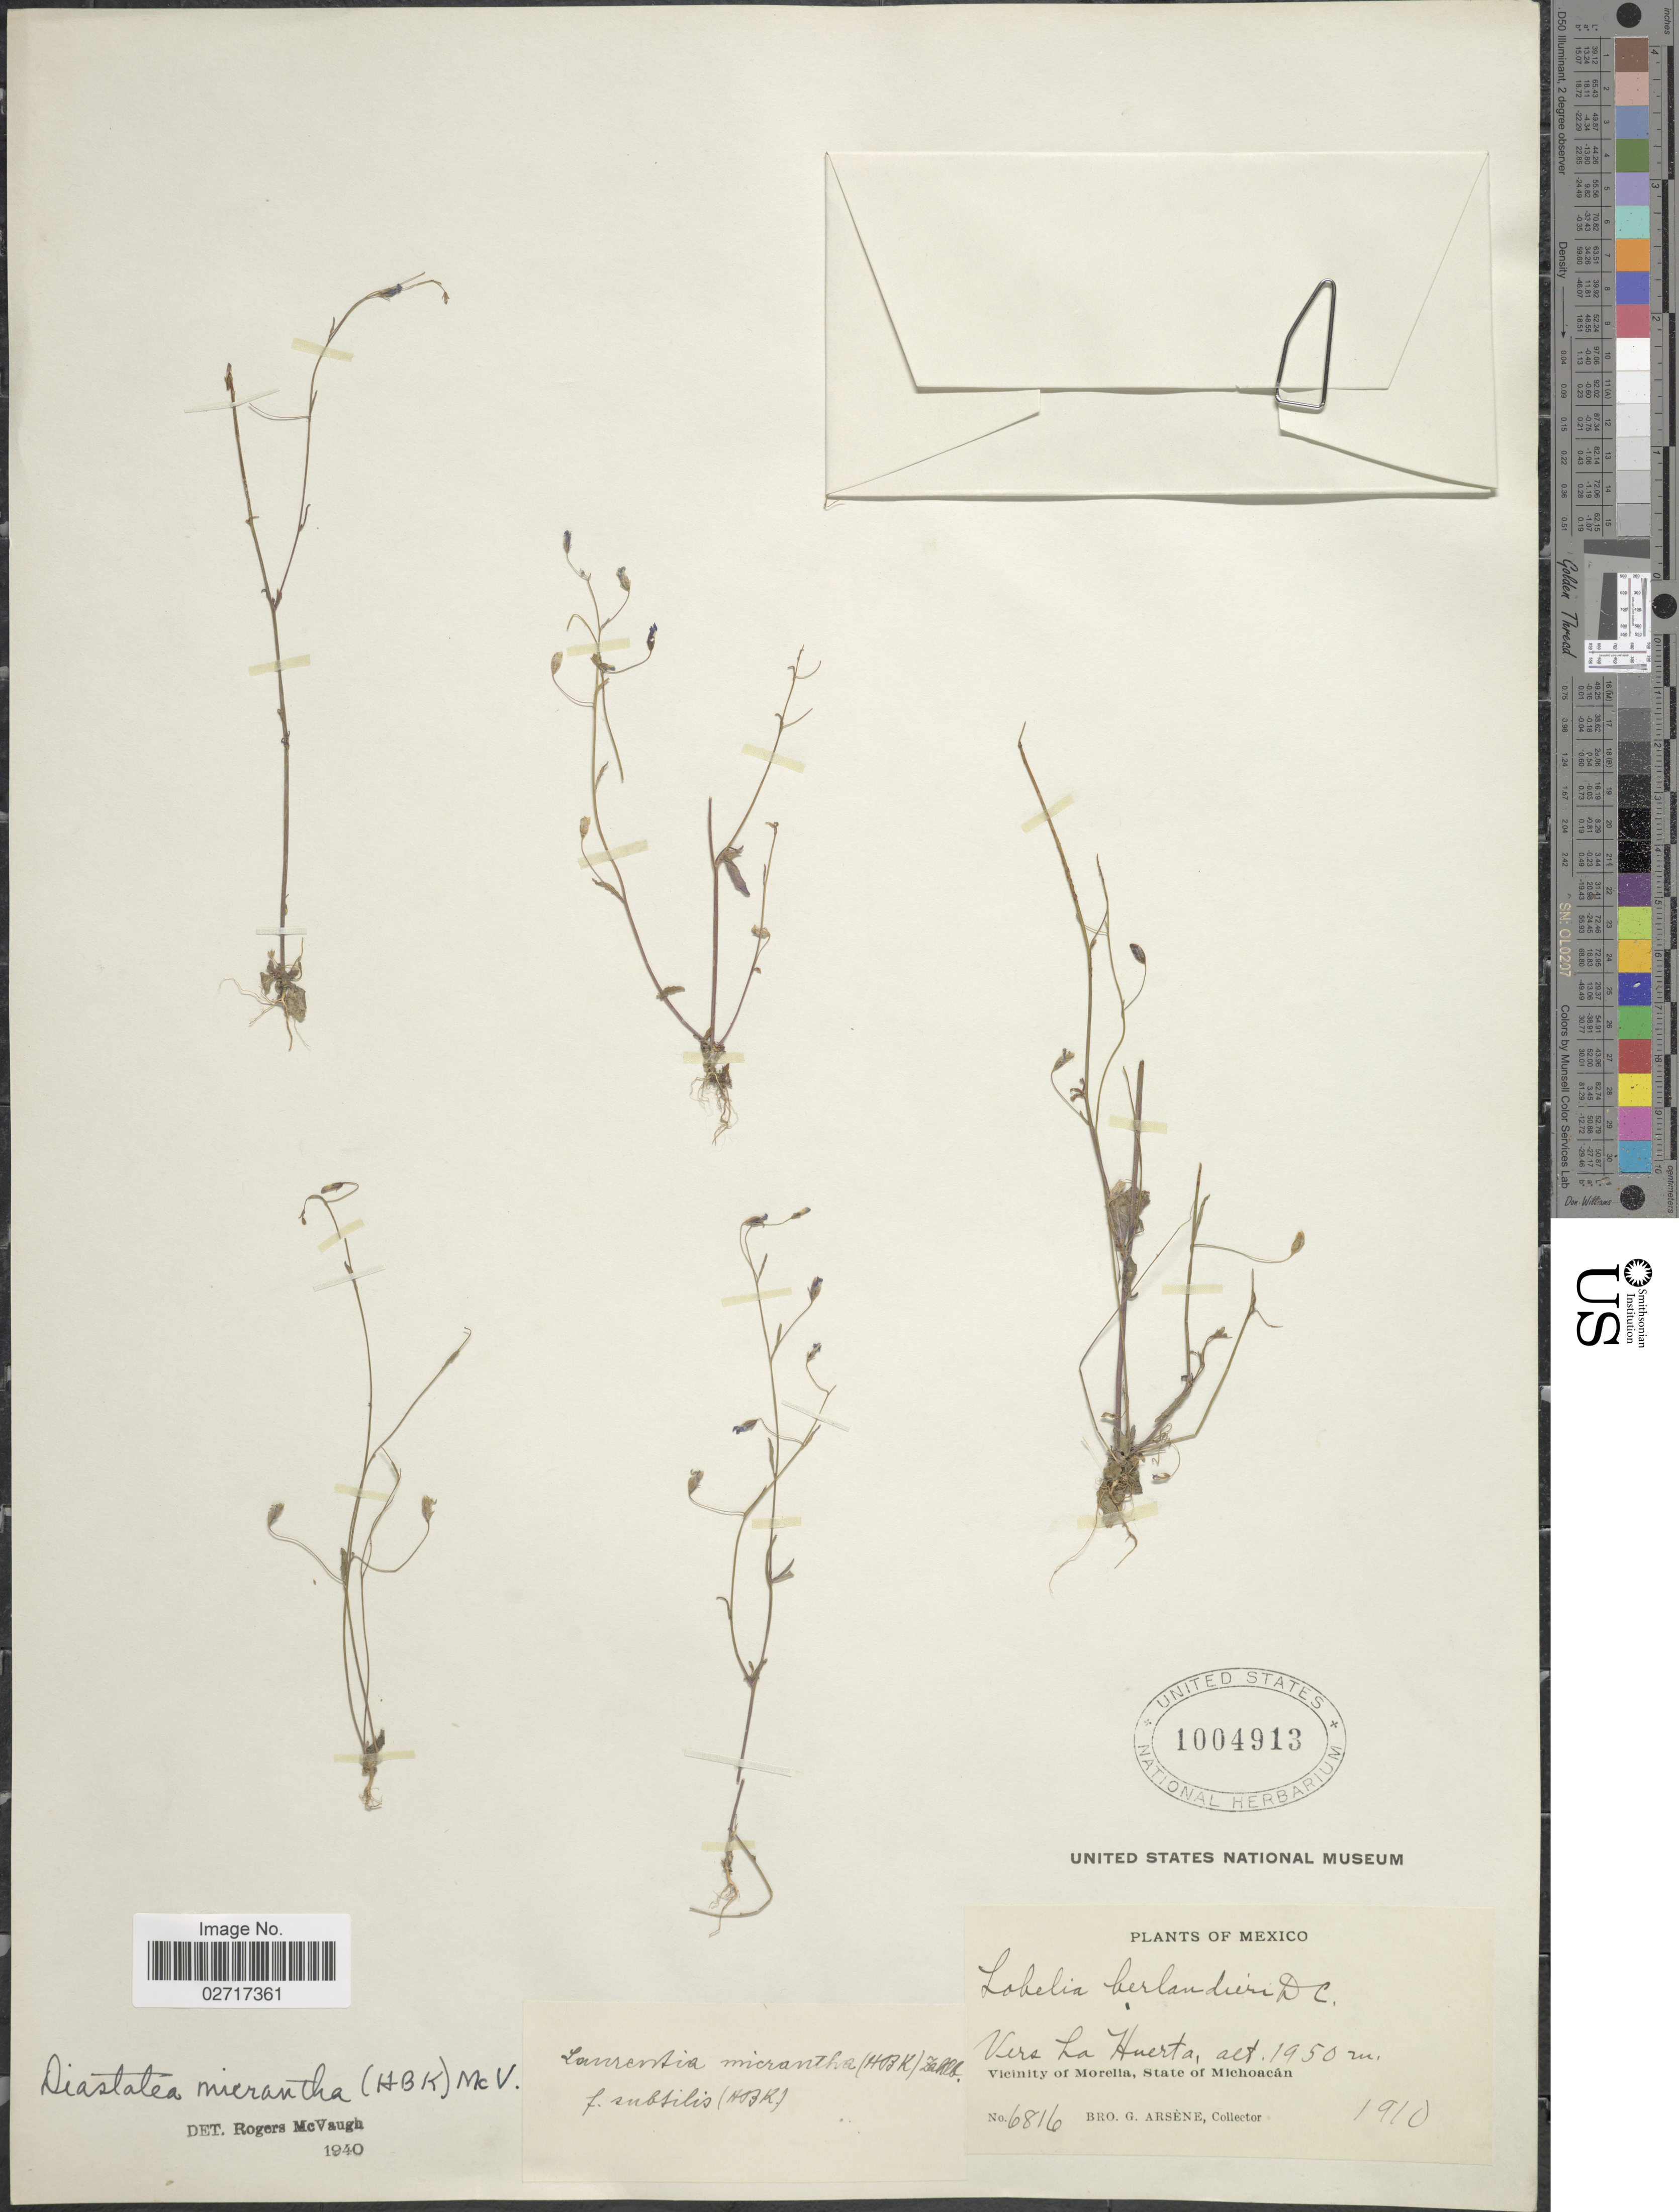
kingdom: Plantae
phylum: Tracheophyta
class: Magnoliopsida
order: Asterales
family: Campanulaceae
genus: Diastatea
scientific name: Diastatea micrantha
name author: (Kunth) McVaugh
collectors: Bro. G. Arsène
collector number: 6816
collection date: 1910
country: Mexico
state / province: Michoacán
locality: Vers La Huerta, Vicinity of Morelia.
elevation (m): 1950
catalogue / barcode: US 1004913